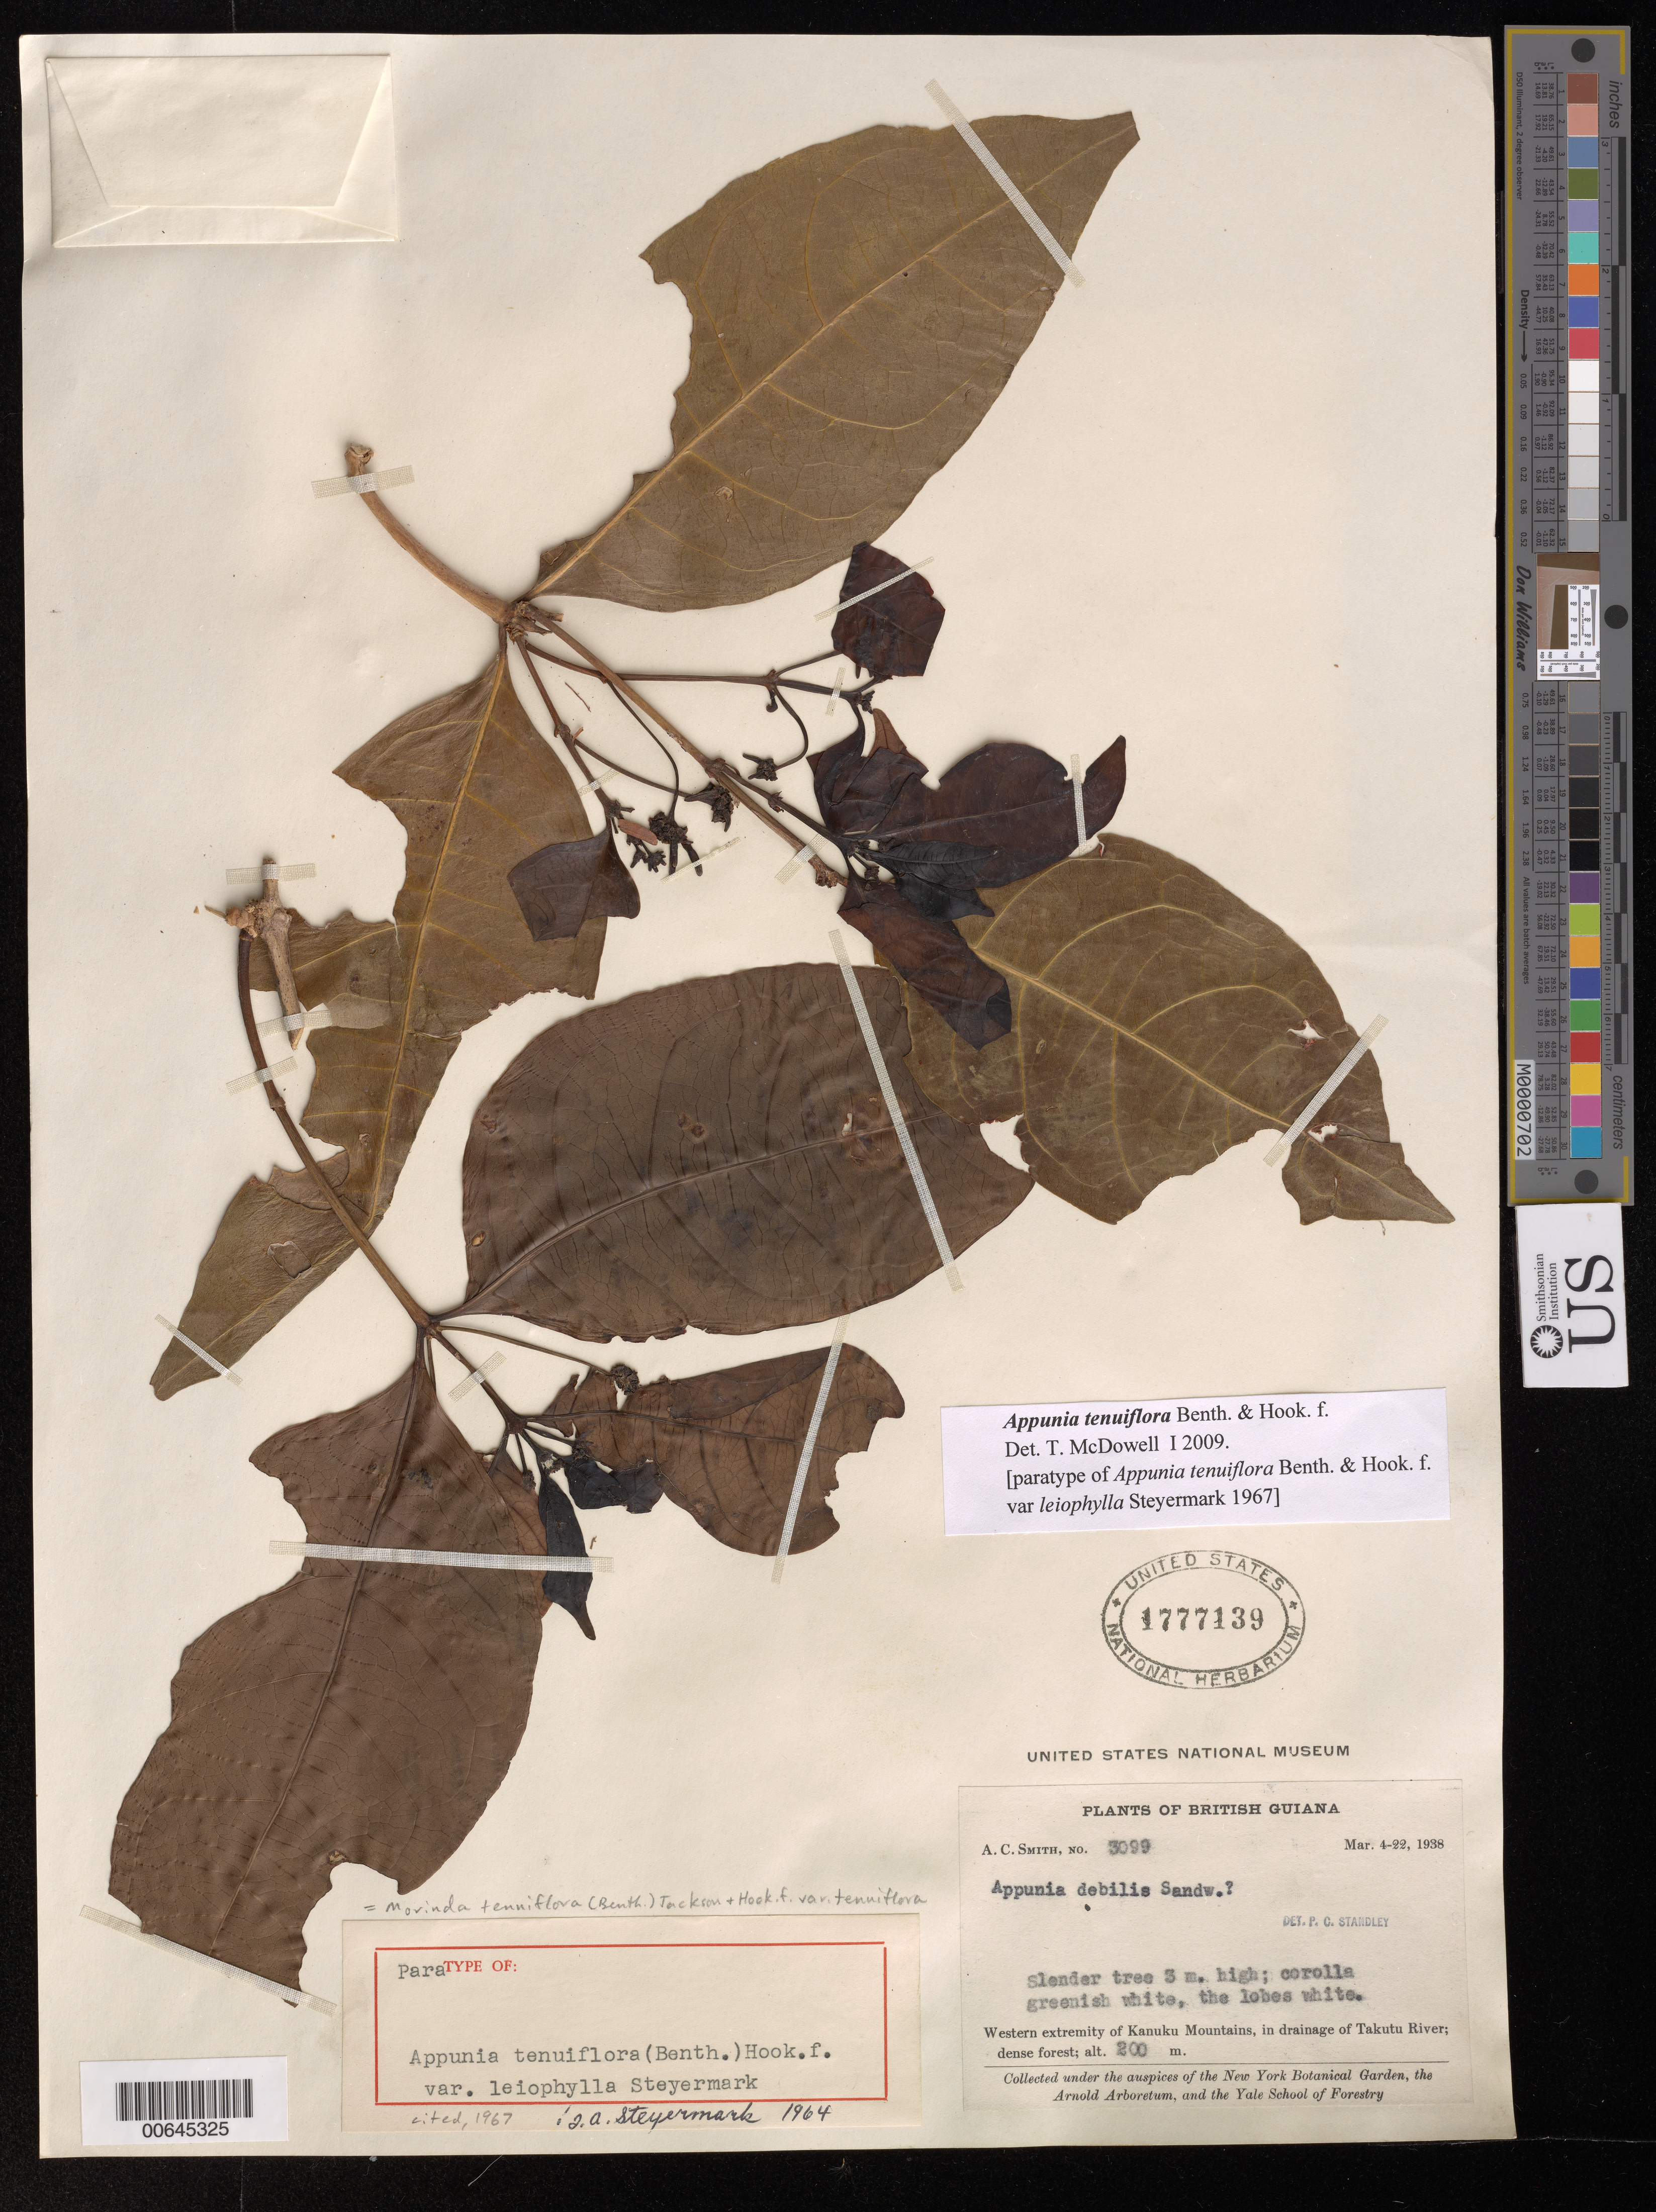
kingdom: Plantae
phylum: Tracheophyta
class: Magnoliopsida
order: Gentianales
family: Rubiaceae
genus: Appunia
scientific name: Appunia tenuiflora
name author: (Benth.) Hook. f. ex B.D. Jacks.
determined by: McDowell, T.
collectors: A. C. Smith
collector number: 3099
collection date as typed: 4-Mar-38 to 22-Mar-38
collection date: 1938-03-04/1938-03-22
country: Guyana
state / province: U. Takutu-U. Essequibo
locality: Kanuku Mts., drainage of Takutu R., western extremity of Kanuku Mountains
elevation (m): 200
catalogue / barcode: US 1777139